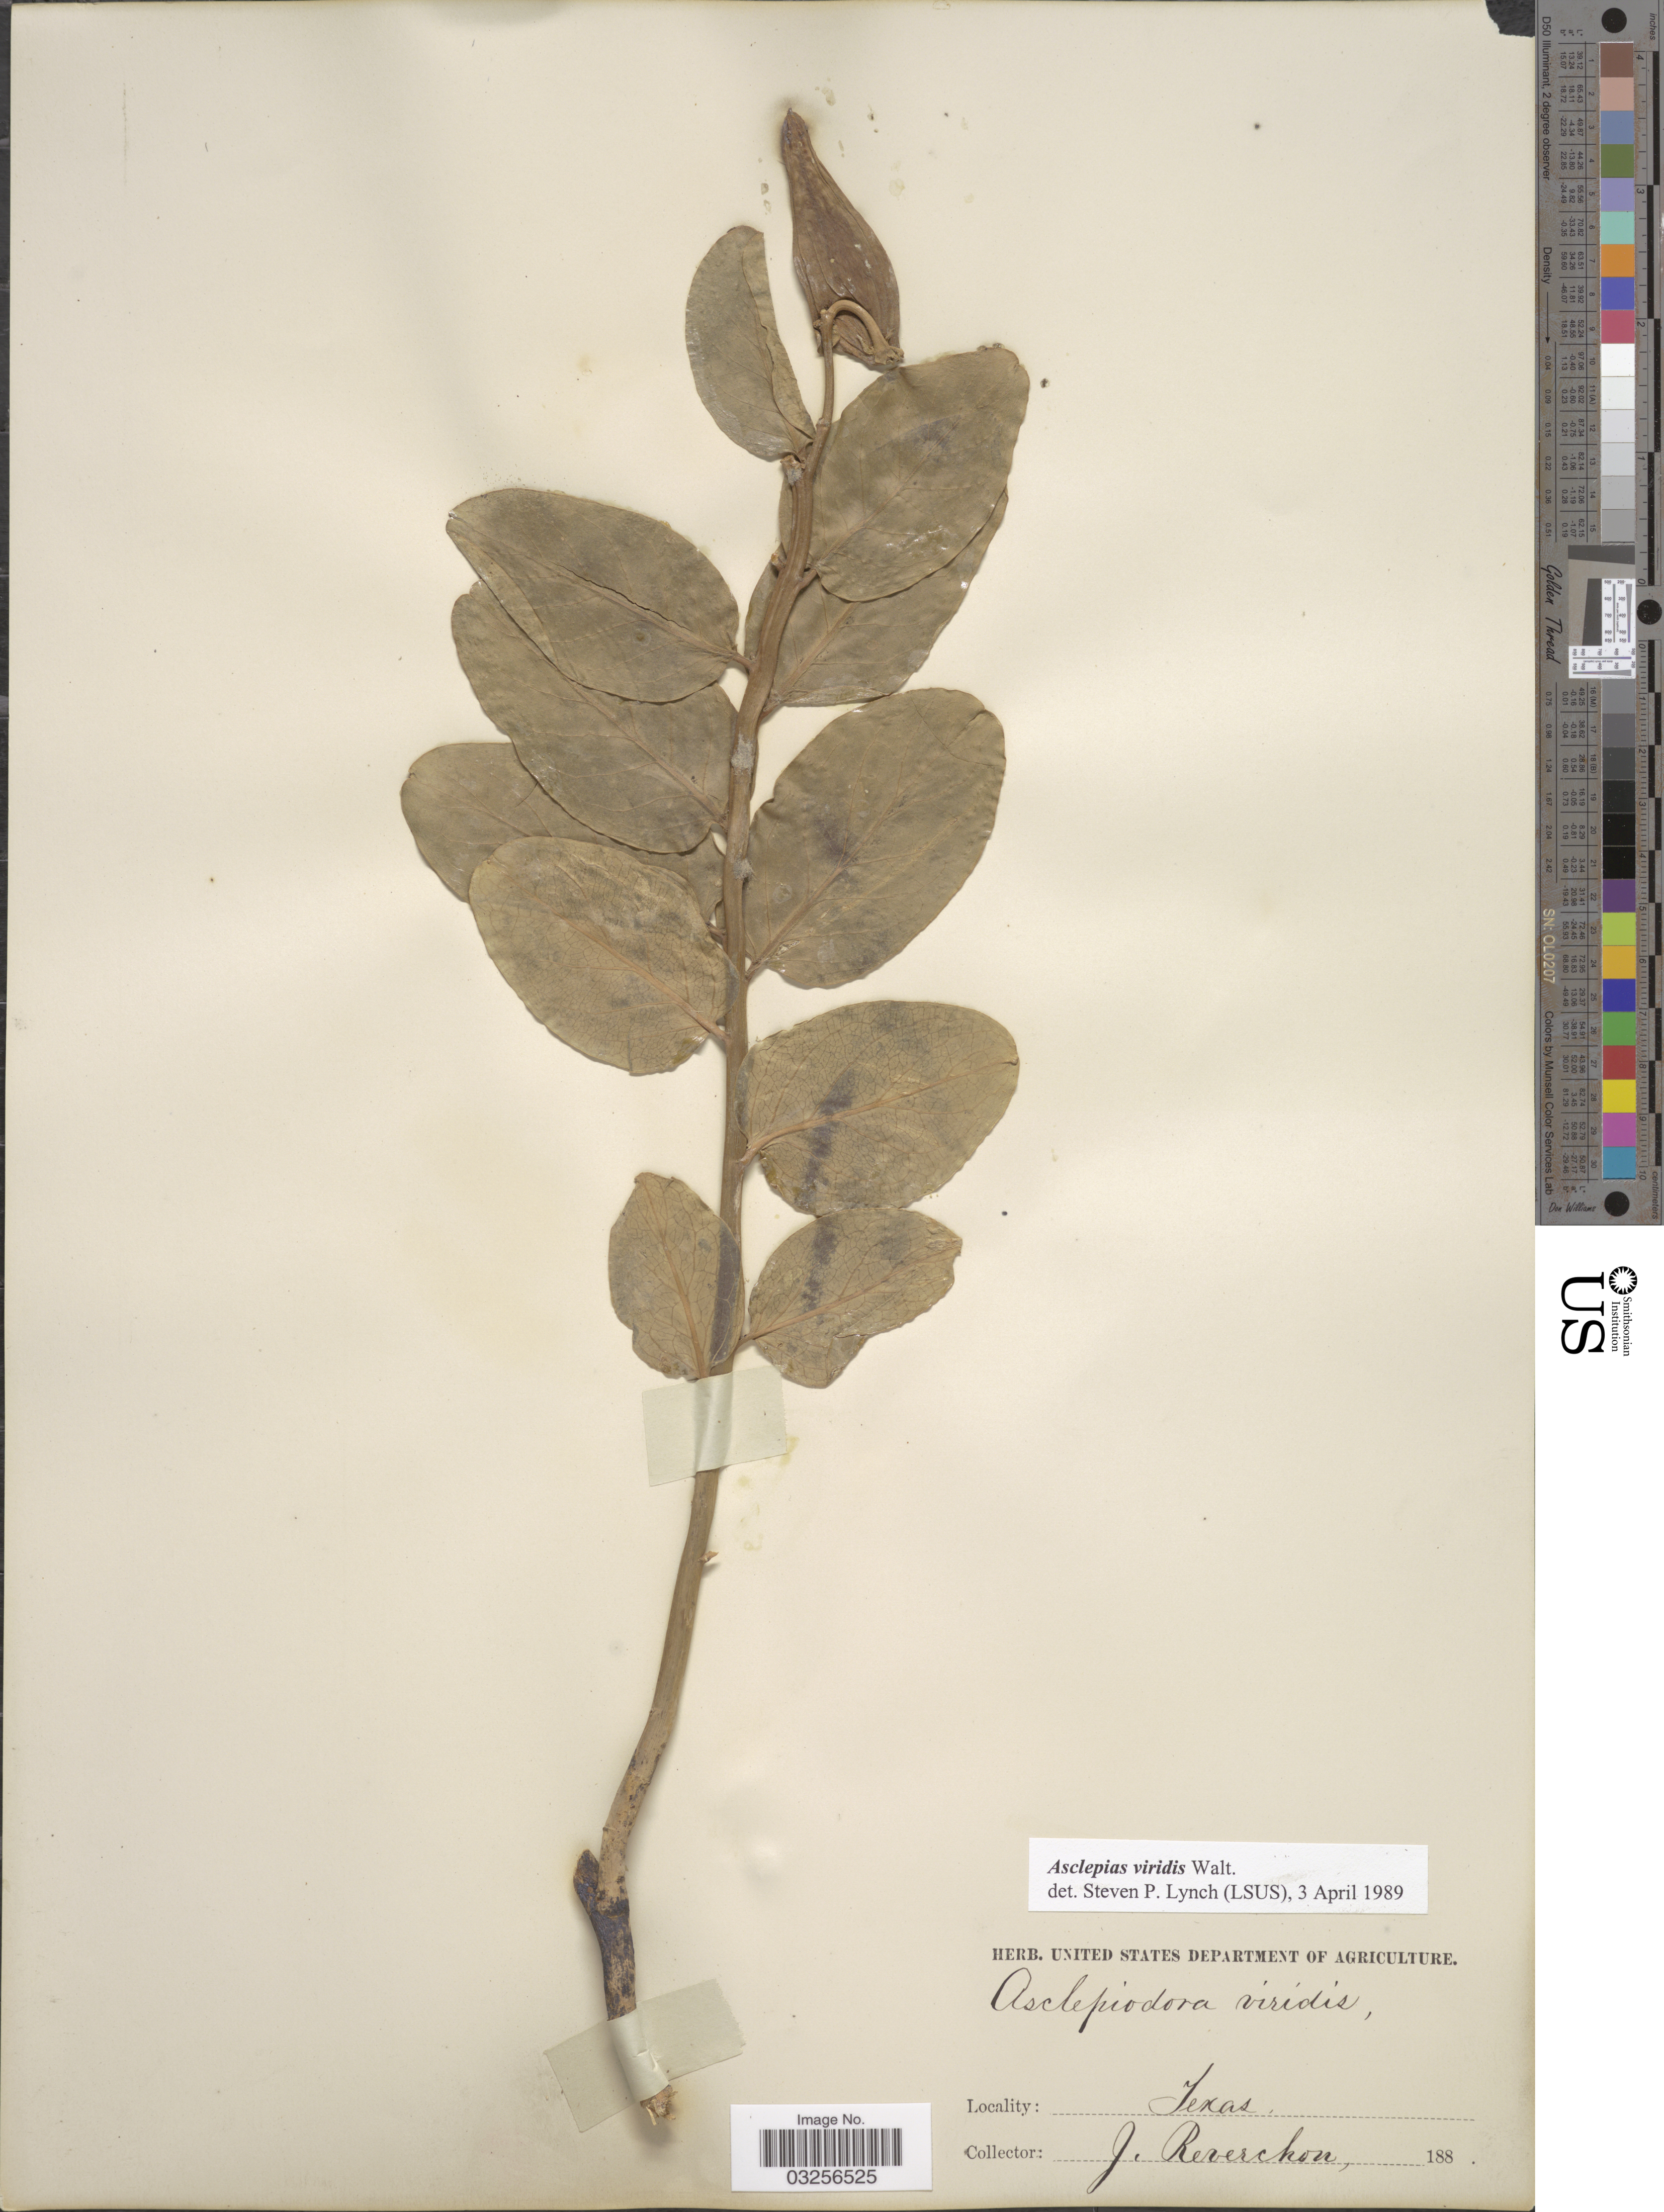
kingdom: Plantae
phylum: Tracheophyta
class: Magnoliopsida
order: Gentianales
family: Apocynaceae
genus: Asclepias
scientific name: Asclepias viridis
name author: Walter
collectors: J. Reverchon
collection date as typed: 188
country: United States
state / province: Texas